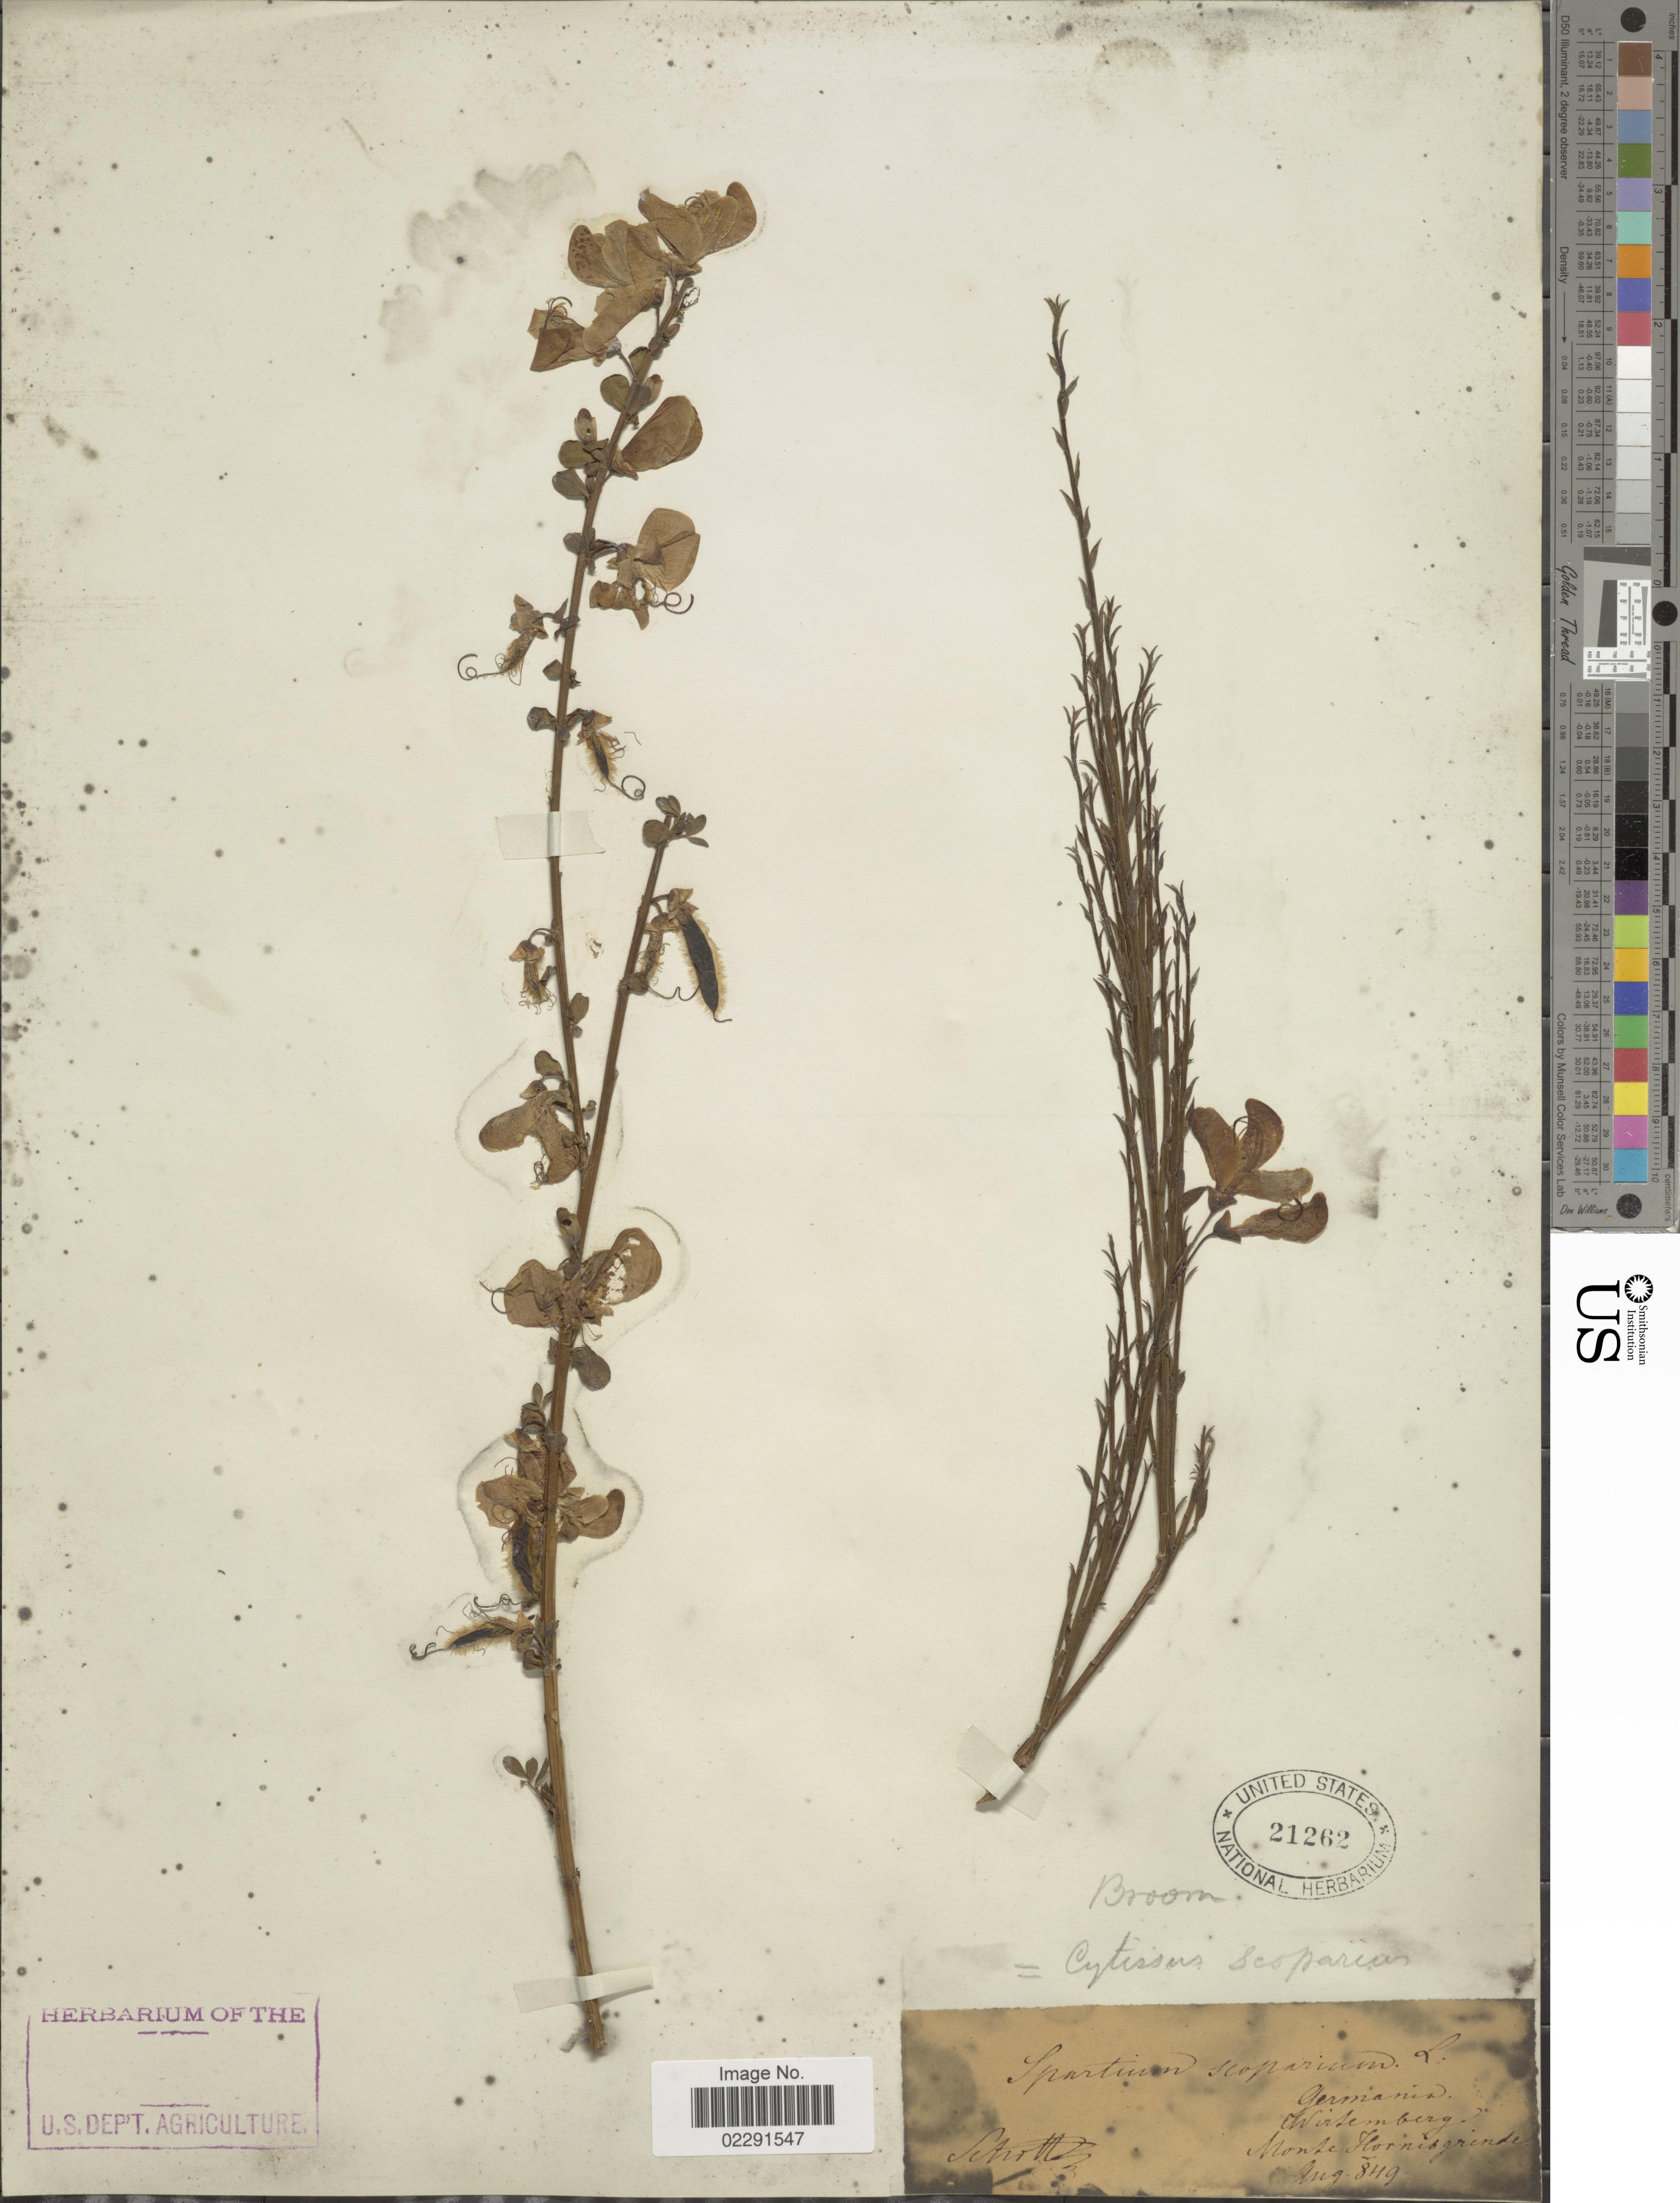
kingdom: Plantae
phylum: Tracheophyta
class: Magnoliopsida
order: Fabales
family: Fabaceae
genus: Cytisus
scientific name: Cytisus scoparius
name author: (L.) Link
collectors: Schott, --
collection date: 1849-08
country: Germany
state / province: Baden-württemberg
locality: Wirtemberg, Monte Hornisgrinde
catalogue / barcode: US 21262